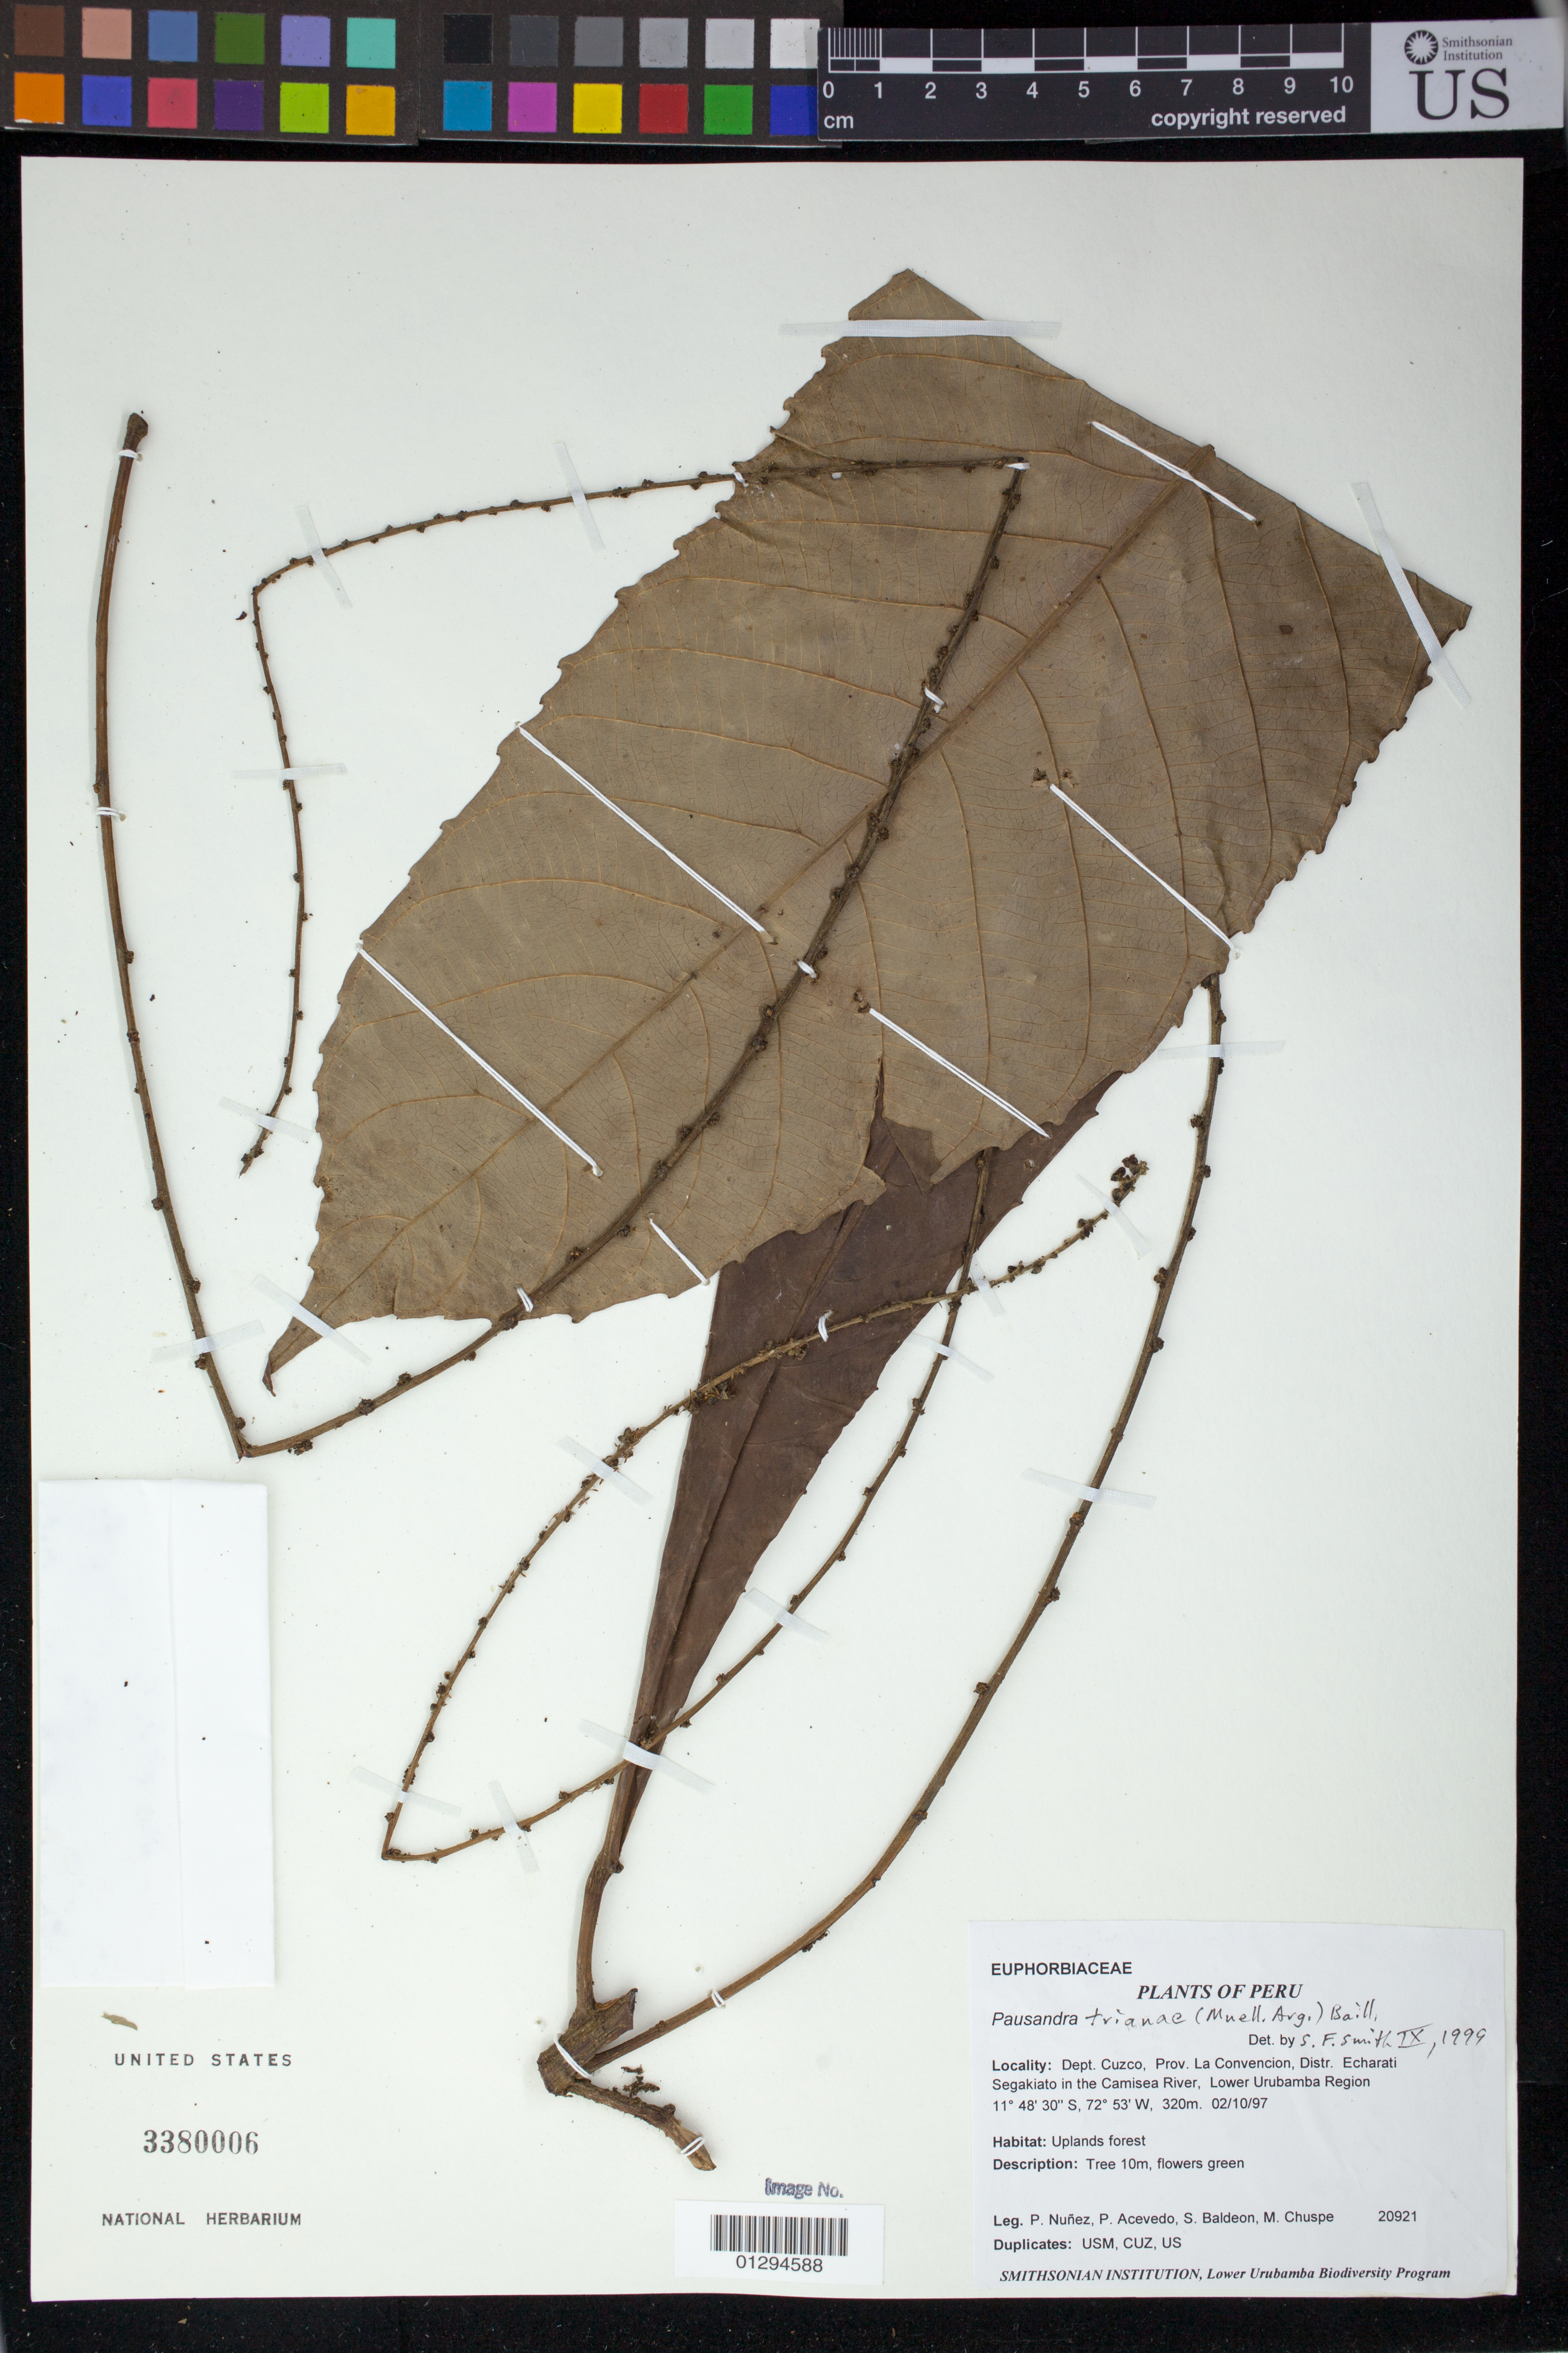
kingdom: Plantae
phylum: Tracheophyta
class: Magnoliopsida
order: Malpighiales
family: Euphorbiaceae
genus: Pausandra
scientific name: Pausandra trianae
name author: (Müll. Arg.) Baill.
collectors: P. Nuñez V., P. Acevedo-Rodr., S. Baldeon & M. Chuspe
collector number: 20921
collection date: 1997-10-02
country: Peru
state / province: Cusco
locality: Prov. La Convencion, Distr. Echarati [Echarate] Segakiato [Segaquiato] in the Camisea [Urubamba] River, Lower Urubamba Region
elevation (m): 320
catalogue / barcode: US 3380006